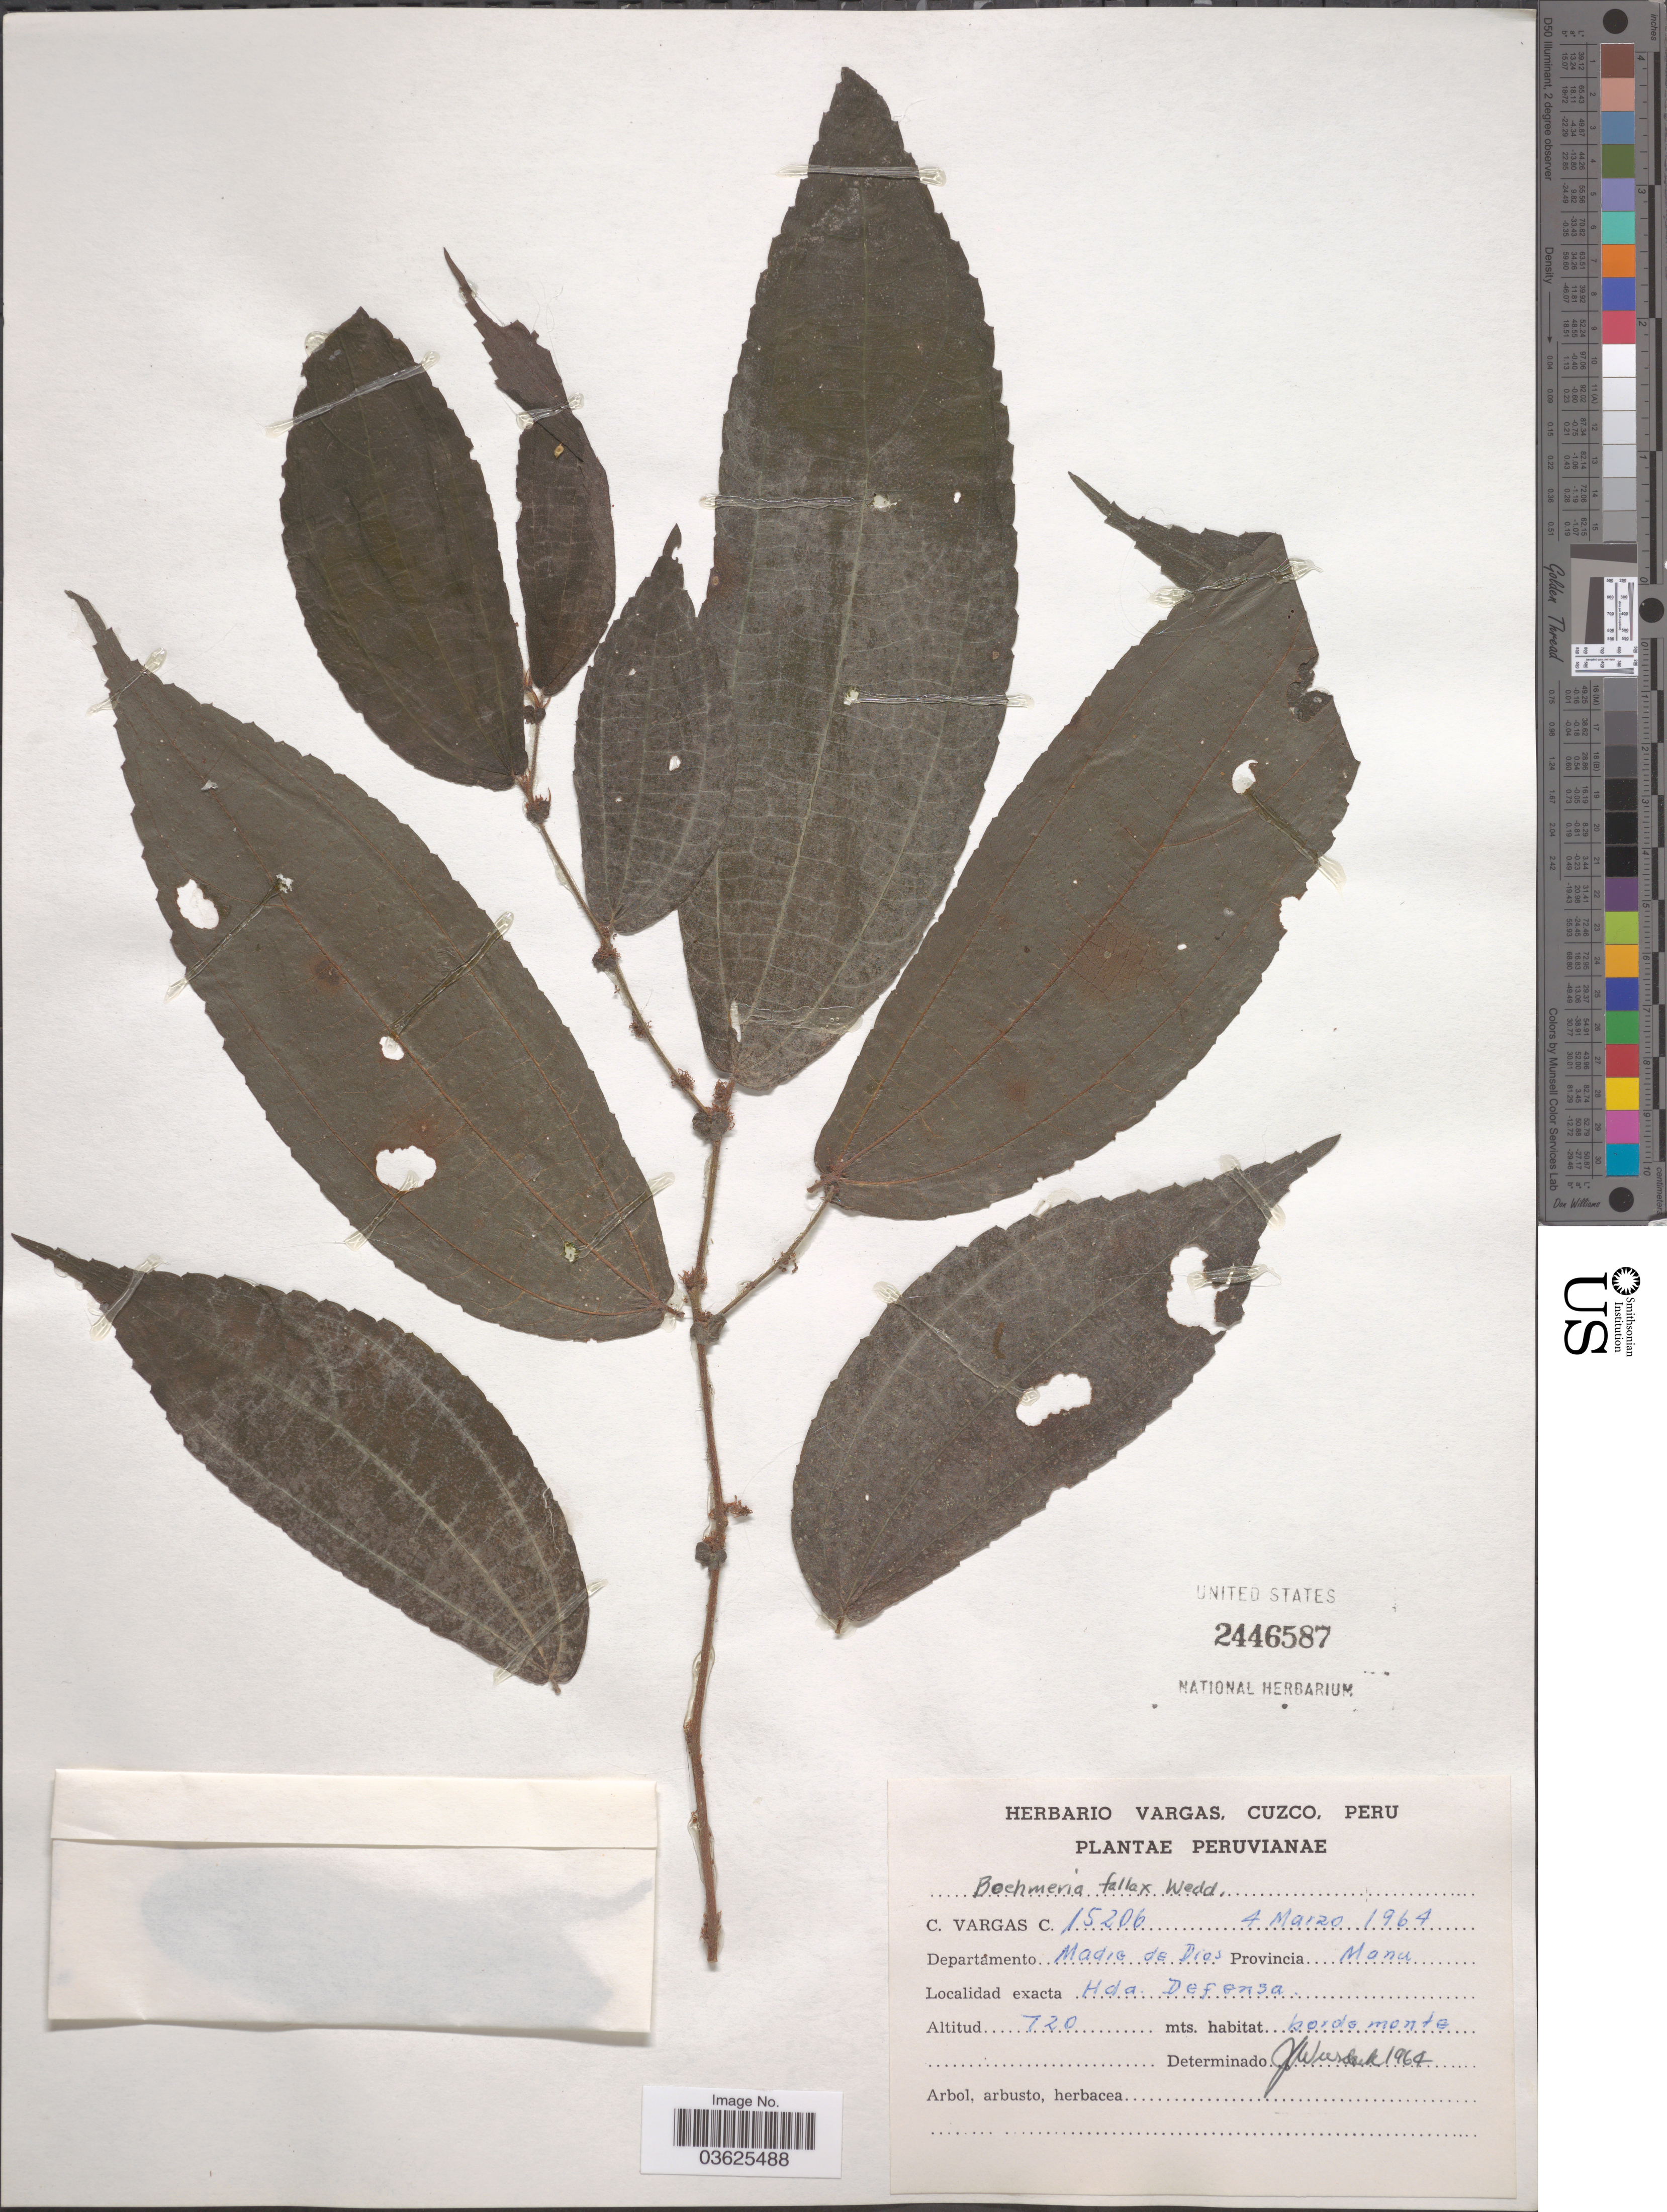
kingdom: Plantae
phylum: Tracheophyta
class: Magnoliopsida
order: Rosales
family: Urticaceae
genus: Boehmeria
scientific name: Boehmeria ulmifolia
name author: Wedd.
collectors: C. Vargas Calderón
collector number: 15206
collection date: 1964-03-04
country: Peru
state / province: Madre de Dios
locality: Hda. Defensa, Provincia Manú, Departamento Madre de Dios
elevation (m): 720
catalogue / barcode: US 2446587